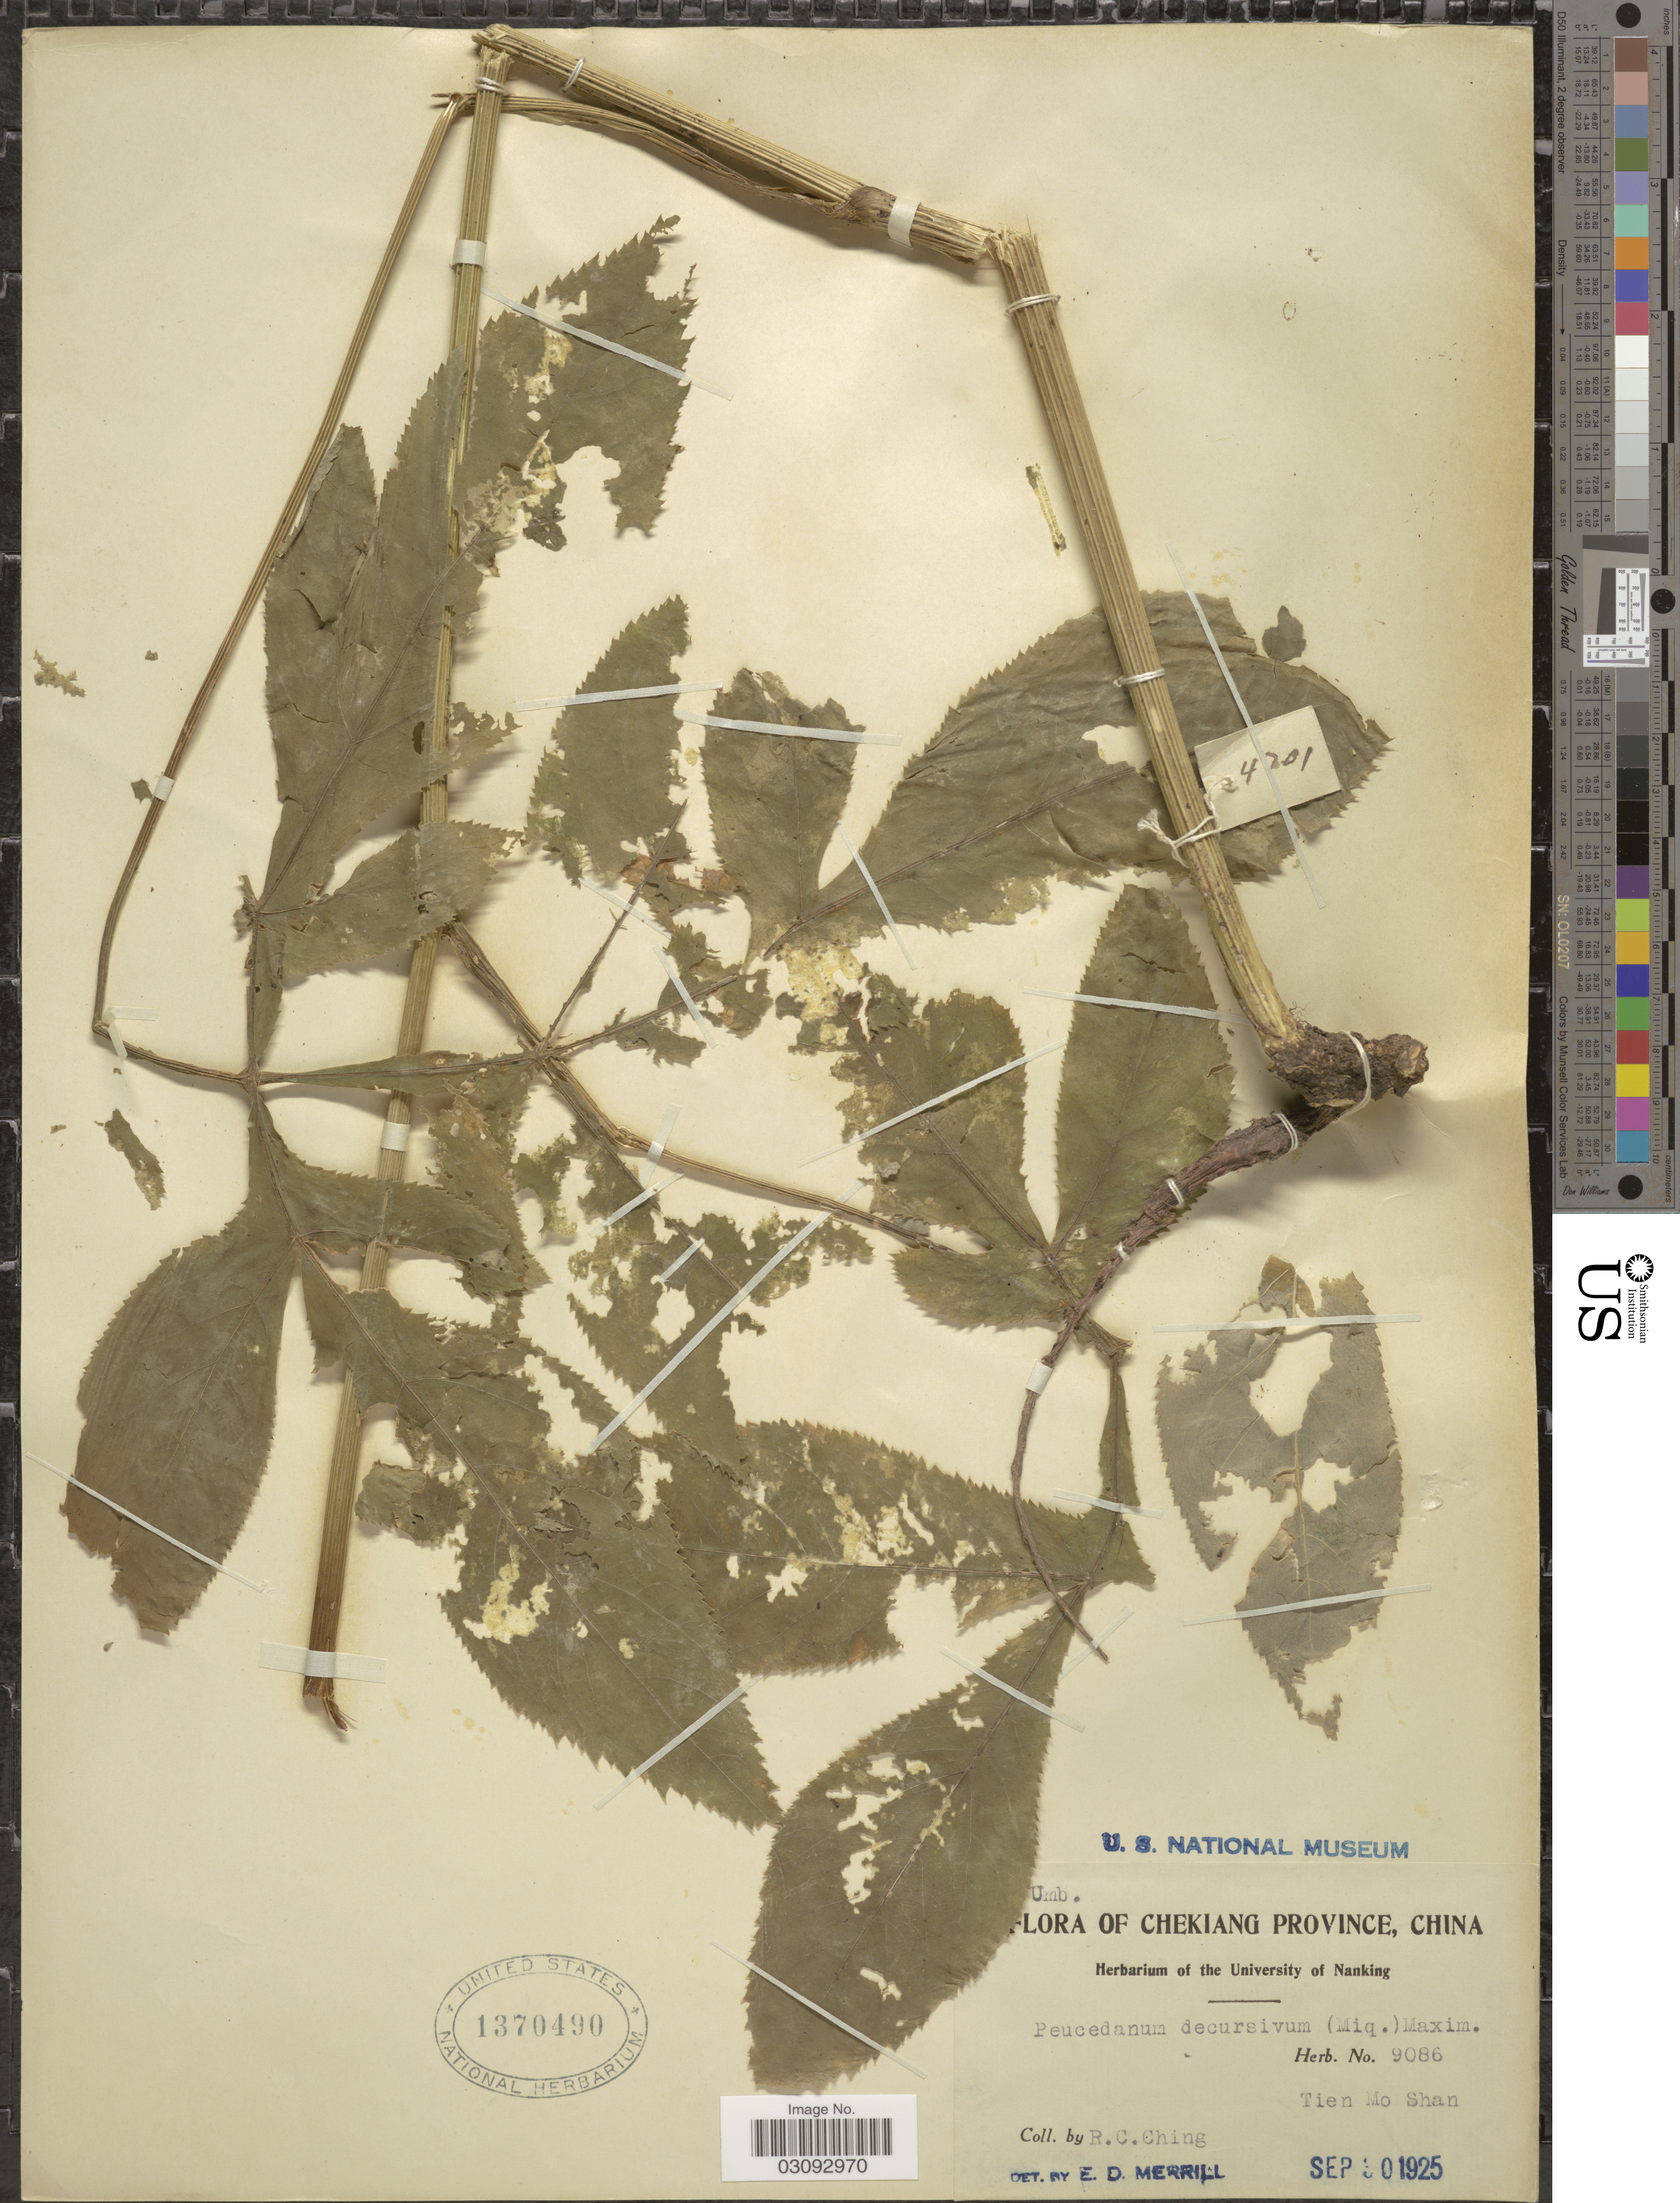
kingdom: Plantae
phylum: Tracheophyta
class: Magnoliopsida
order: Apiales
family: Apiaceae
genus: Peucedanum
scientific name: Peucedanum decursivum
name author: (Miq.) Maxim.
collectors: R. C. Ching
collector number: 9086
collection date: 1925-09-30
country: China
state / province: Zhejiang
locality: Chekiang Province, Tien Mo Shan.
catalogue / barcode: US 1370490